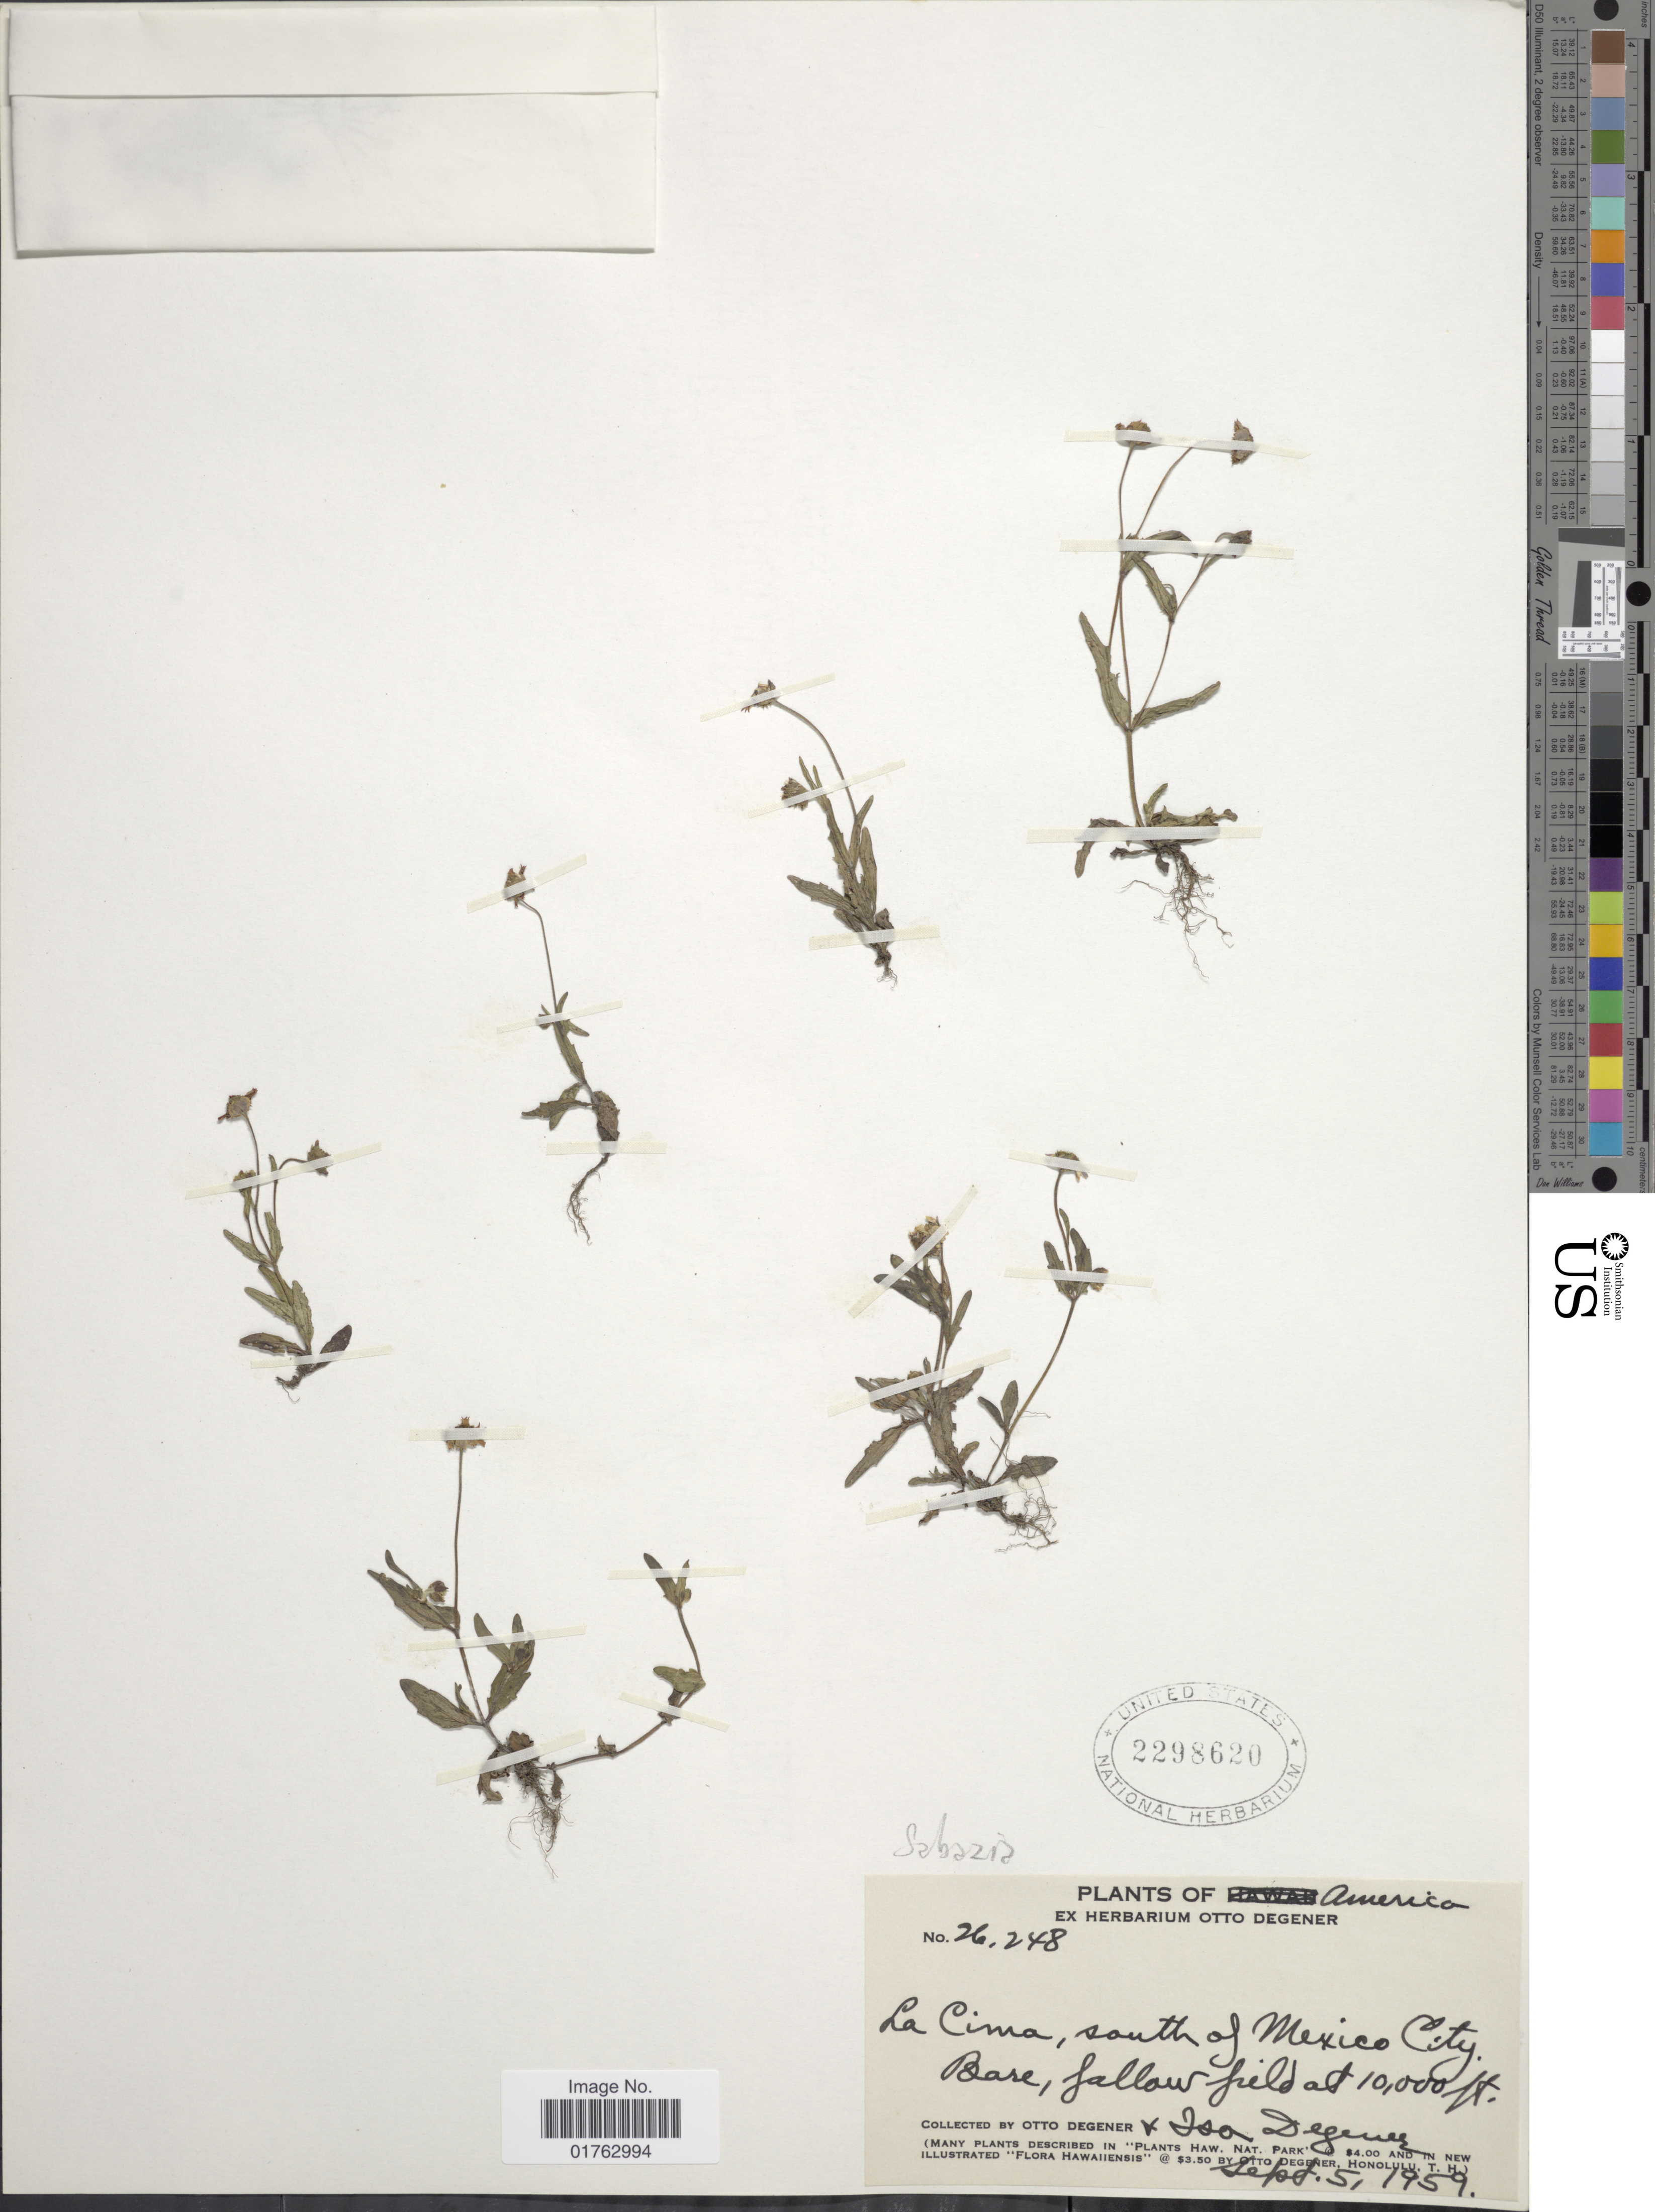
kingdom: Plantae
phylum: Tracheophyta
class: Magnoliopsida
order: Asterales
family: Asteraceae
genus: Sabazia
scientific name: Sabazia humilis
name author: (Kunth) Cass.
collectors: O. Degener & I. Degener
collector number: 26248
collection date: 1959-09-05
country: Mexico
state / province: México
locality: La Cima, South of Mexico City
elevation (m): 3048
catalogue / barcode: US 2298620